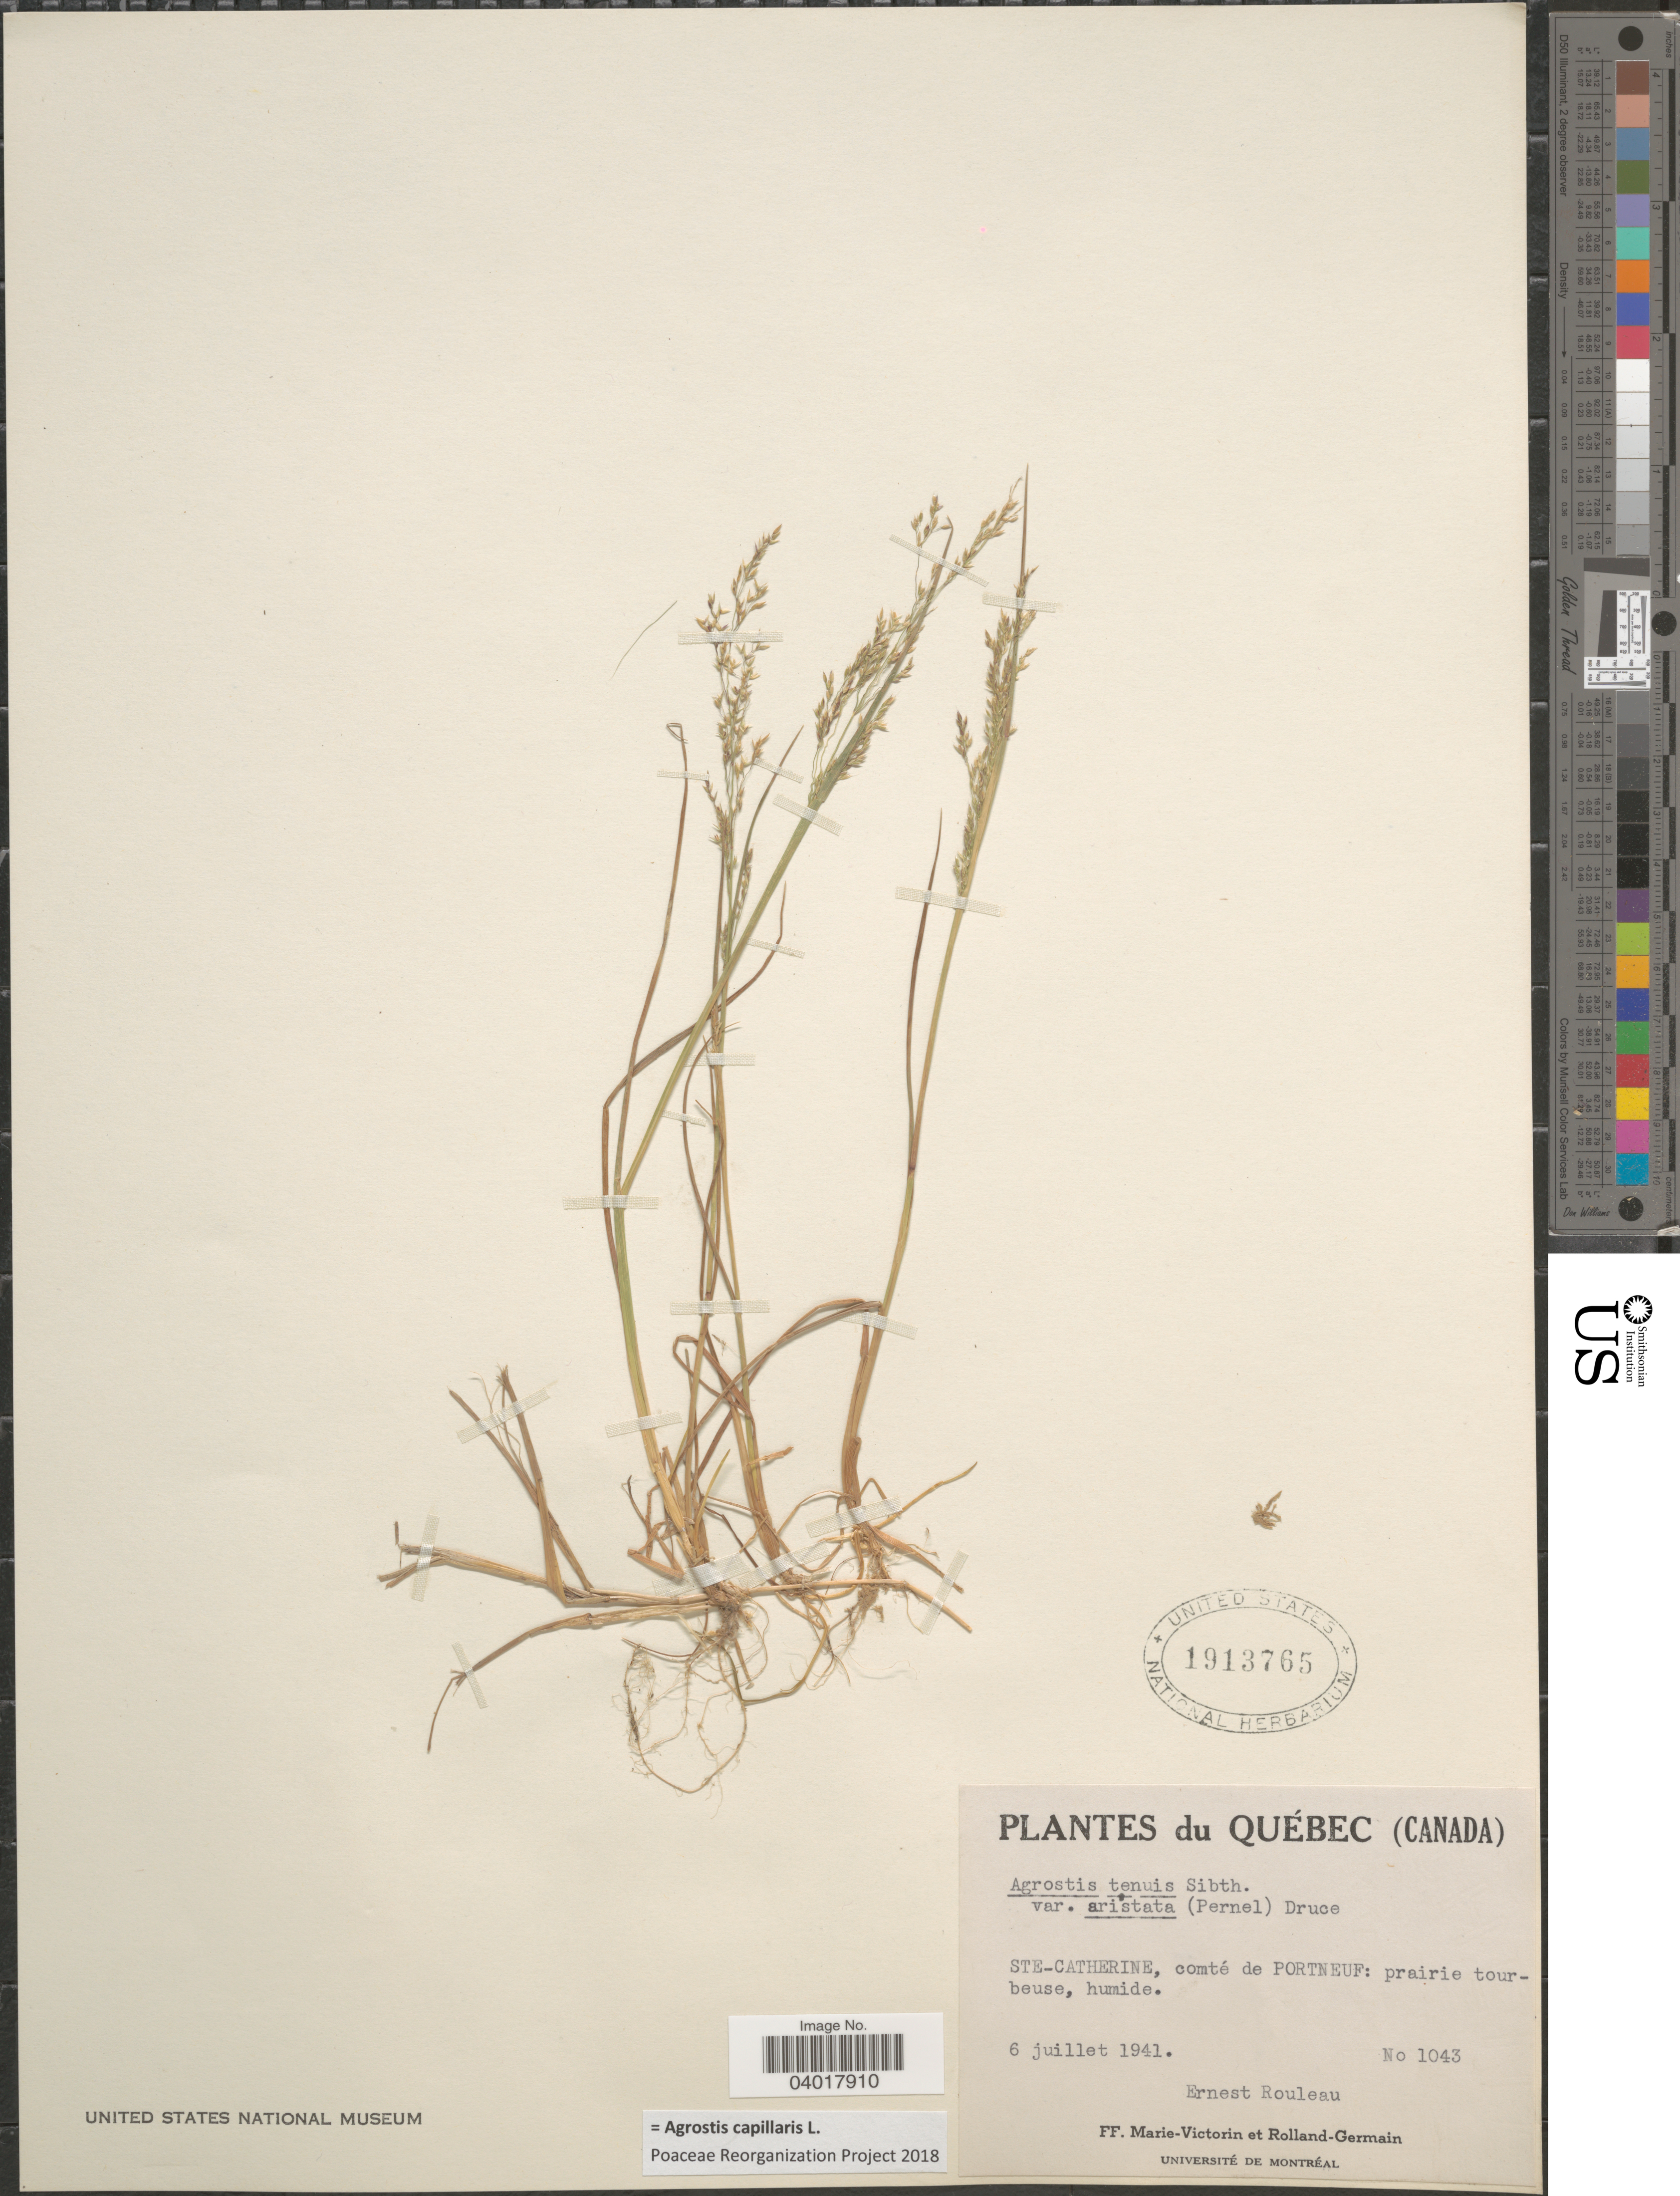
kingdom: Plantae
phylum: Tracheophyta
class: Liliopsida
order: Poales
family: Poaceae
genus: Agrostis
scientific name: Agrostis capillaris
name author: L.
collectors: J. Rouleau, F. Marie-Victorin & Rolland-Germain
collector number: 1043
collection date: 1941-07-06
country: Canada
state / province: Quebec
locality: Ste-Catherine, comté de Portneuf.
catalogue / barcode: US 1913765